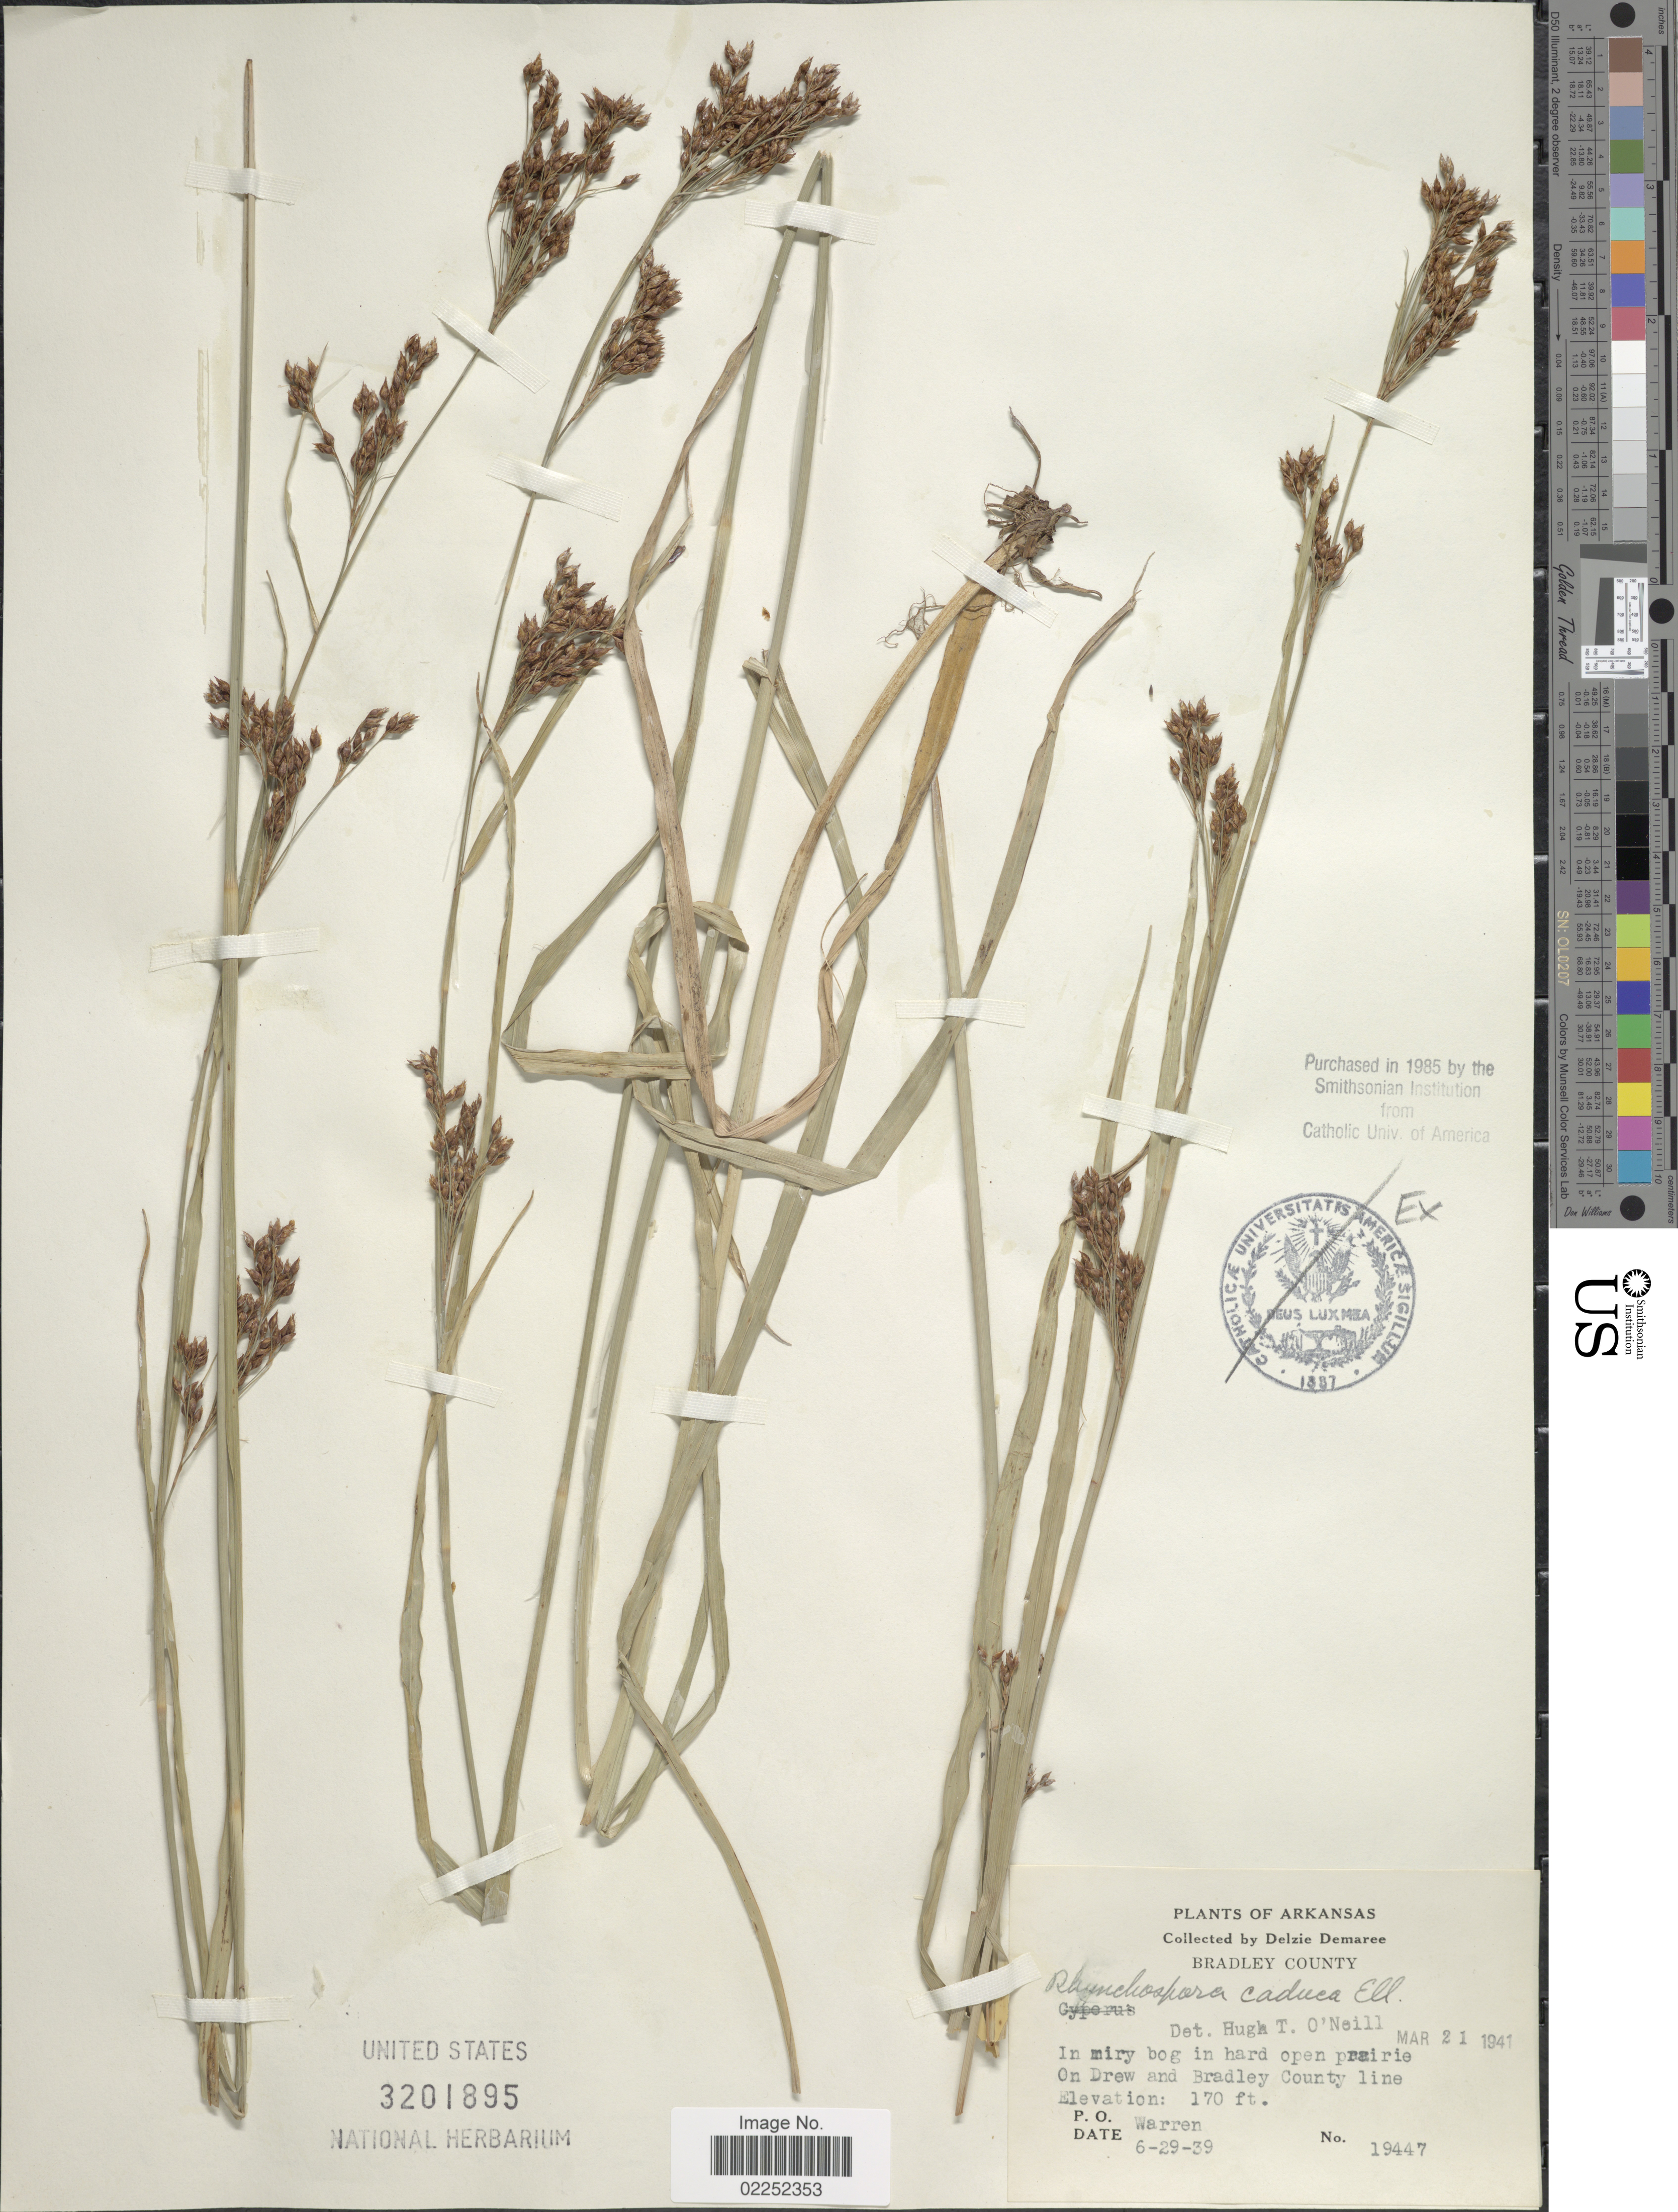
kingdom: Plantae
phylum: Tracheophyta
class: Liliopsida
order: Poales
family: Cyperaceae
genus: Rhynchospora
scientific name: Rhynchospora caduca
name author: Elliott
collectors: D. Demaree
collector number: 19447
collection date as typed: Transcribed d/m/y: 29/6/39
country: United States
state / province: Arkansas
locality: Bradley County, In miry bog in hard open prairie On Drew and Bradley County line, P.O. Warren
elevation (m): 52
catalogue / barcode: US 3201895